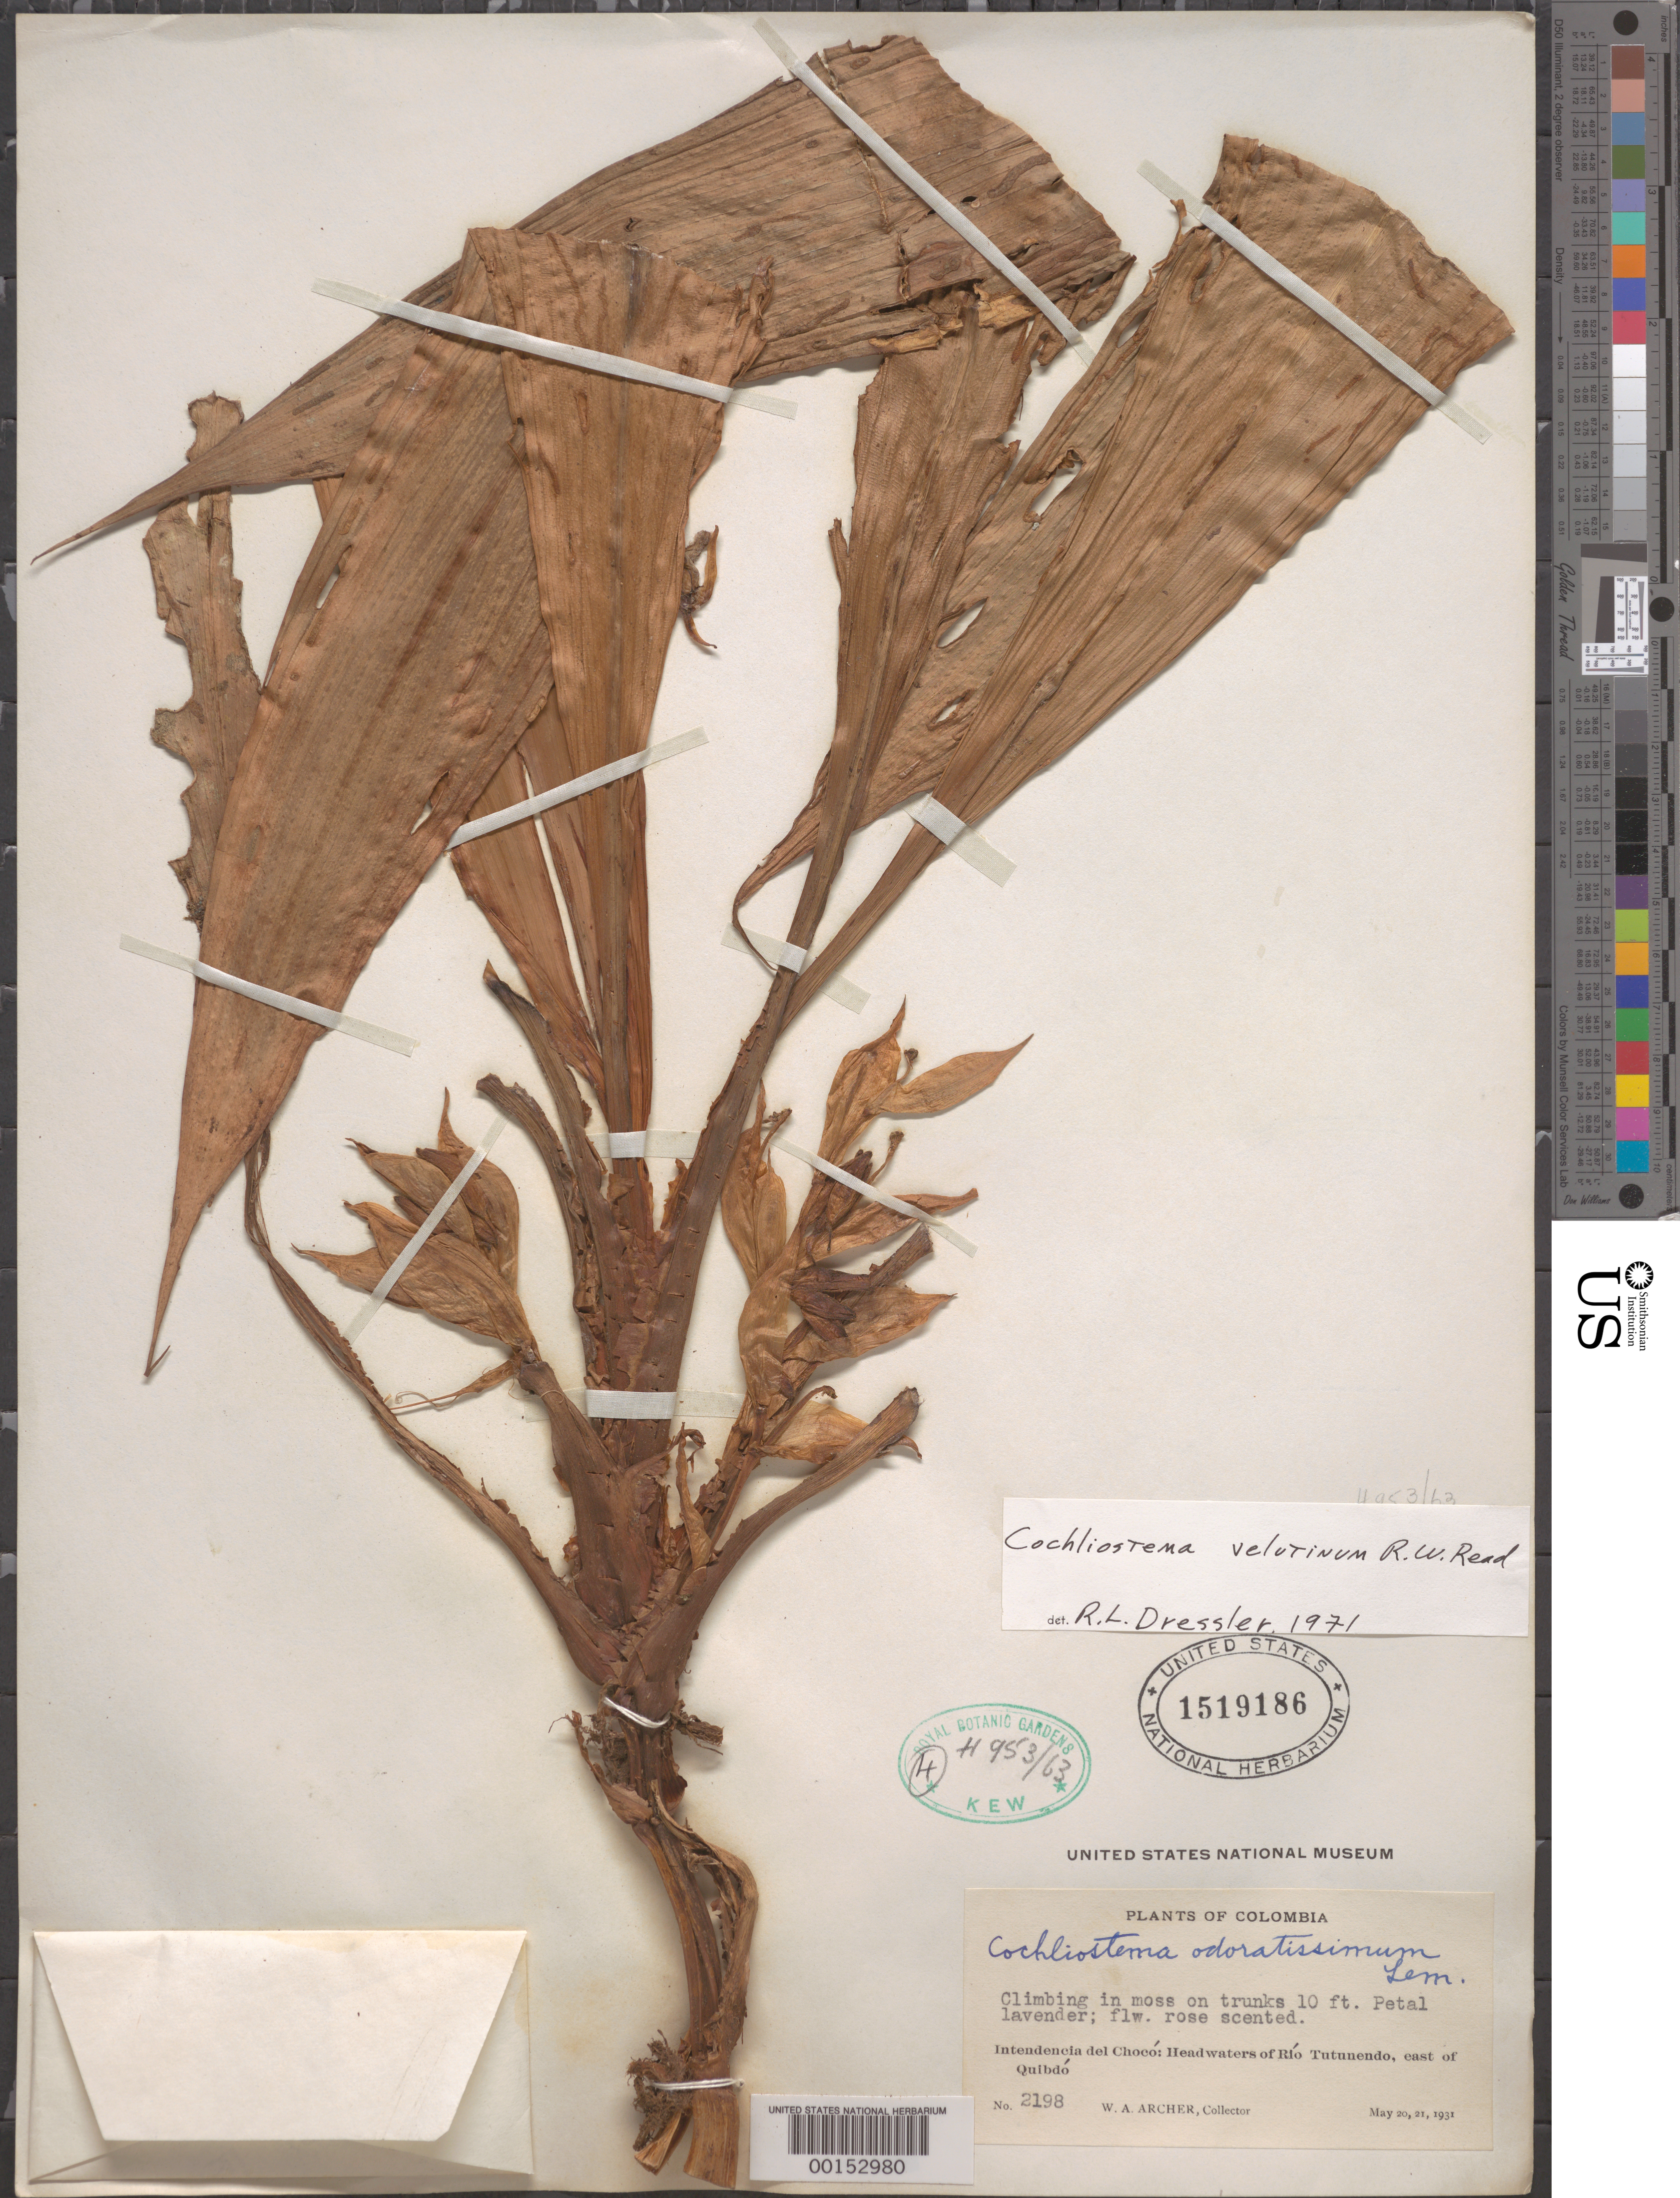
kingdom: Plantae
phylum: Tracheophyta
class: Liliopsida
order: Commelinales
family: Commelinaceae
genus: Cochliostema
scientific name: Cochliostema velutinum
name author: Read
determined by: Dressler, Robert Louis, (FLAS), University of Florida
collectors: W. A. Archer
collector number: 2198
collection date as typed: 20 May 1931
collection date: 1931-05-20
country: Colombia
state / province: Chocó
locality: Rio TutUnendo, E of Quibdo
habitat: Moss on trunks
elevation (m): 3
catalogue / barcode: US 1519186